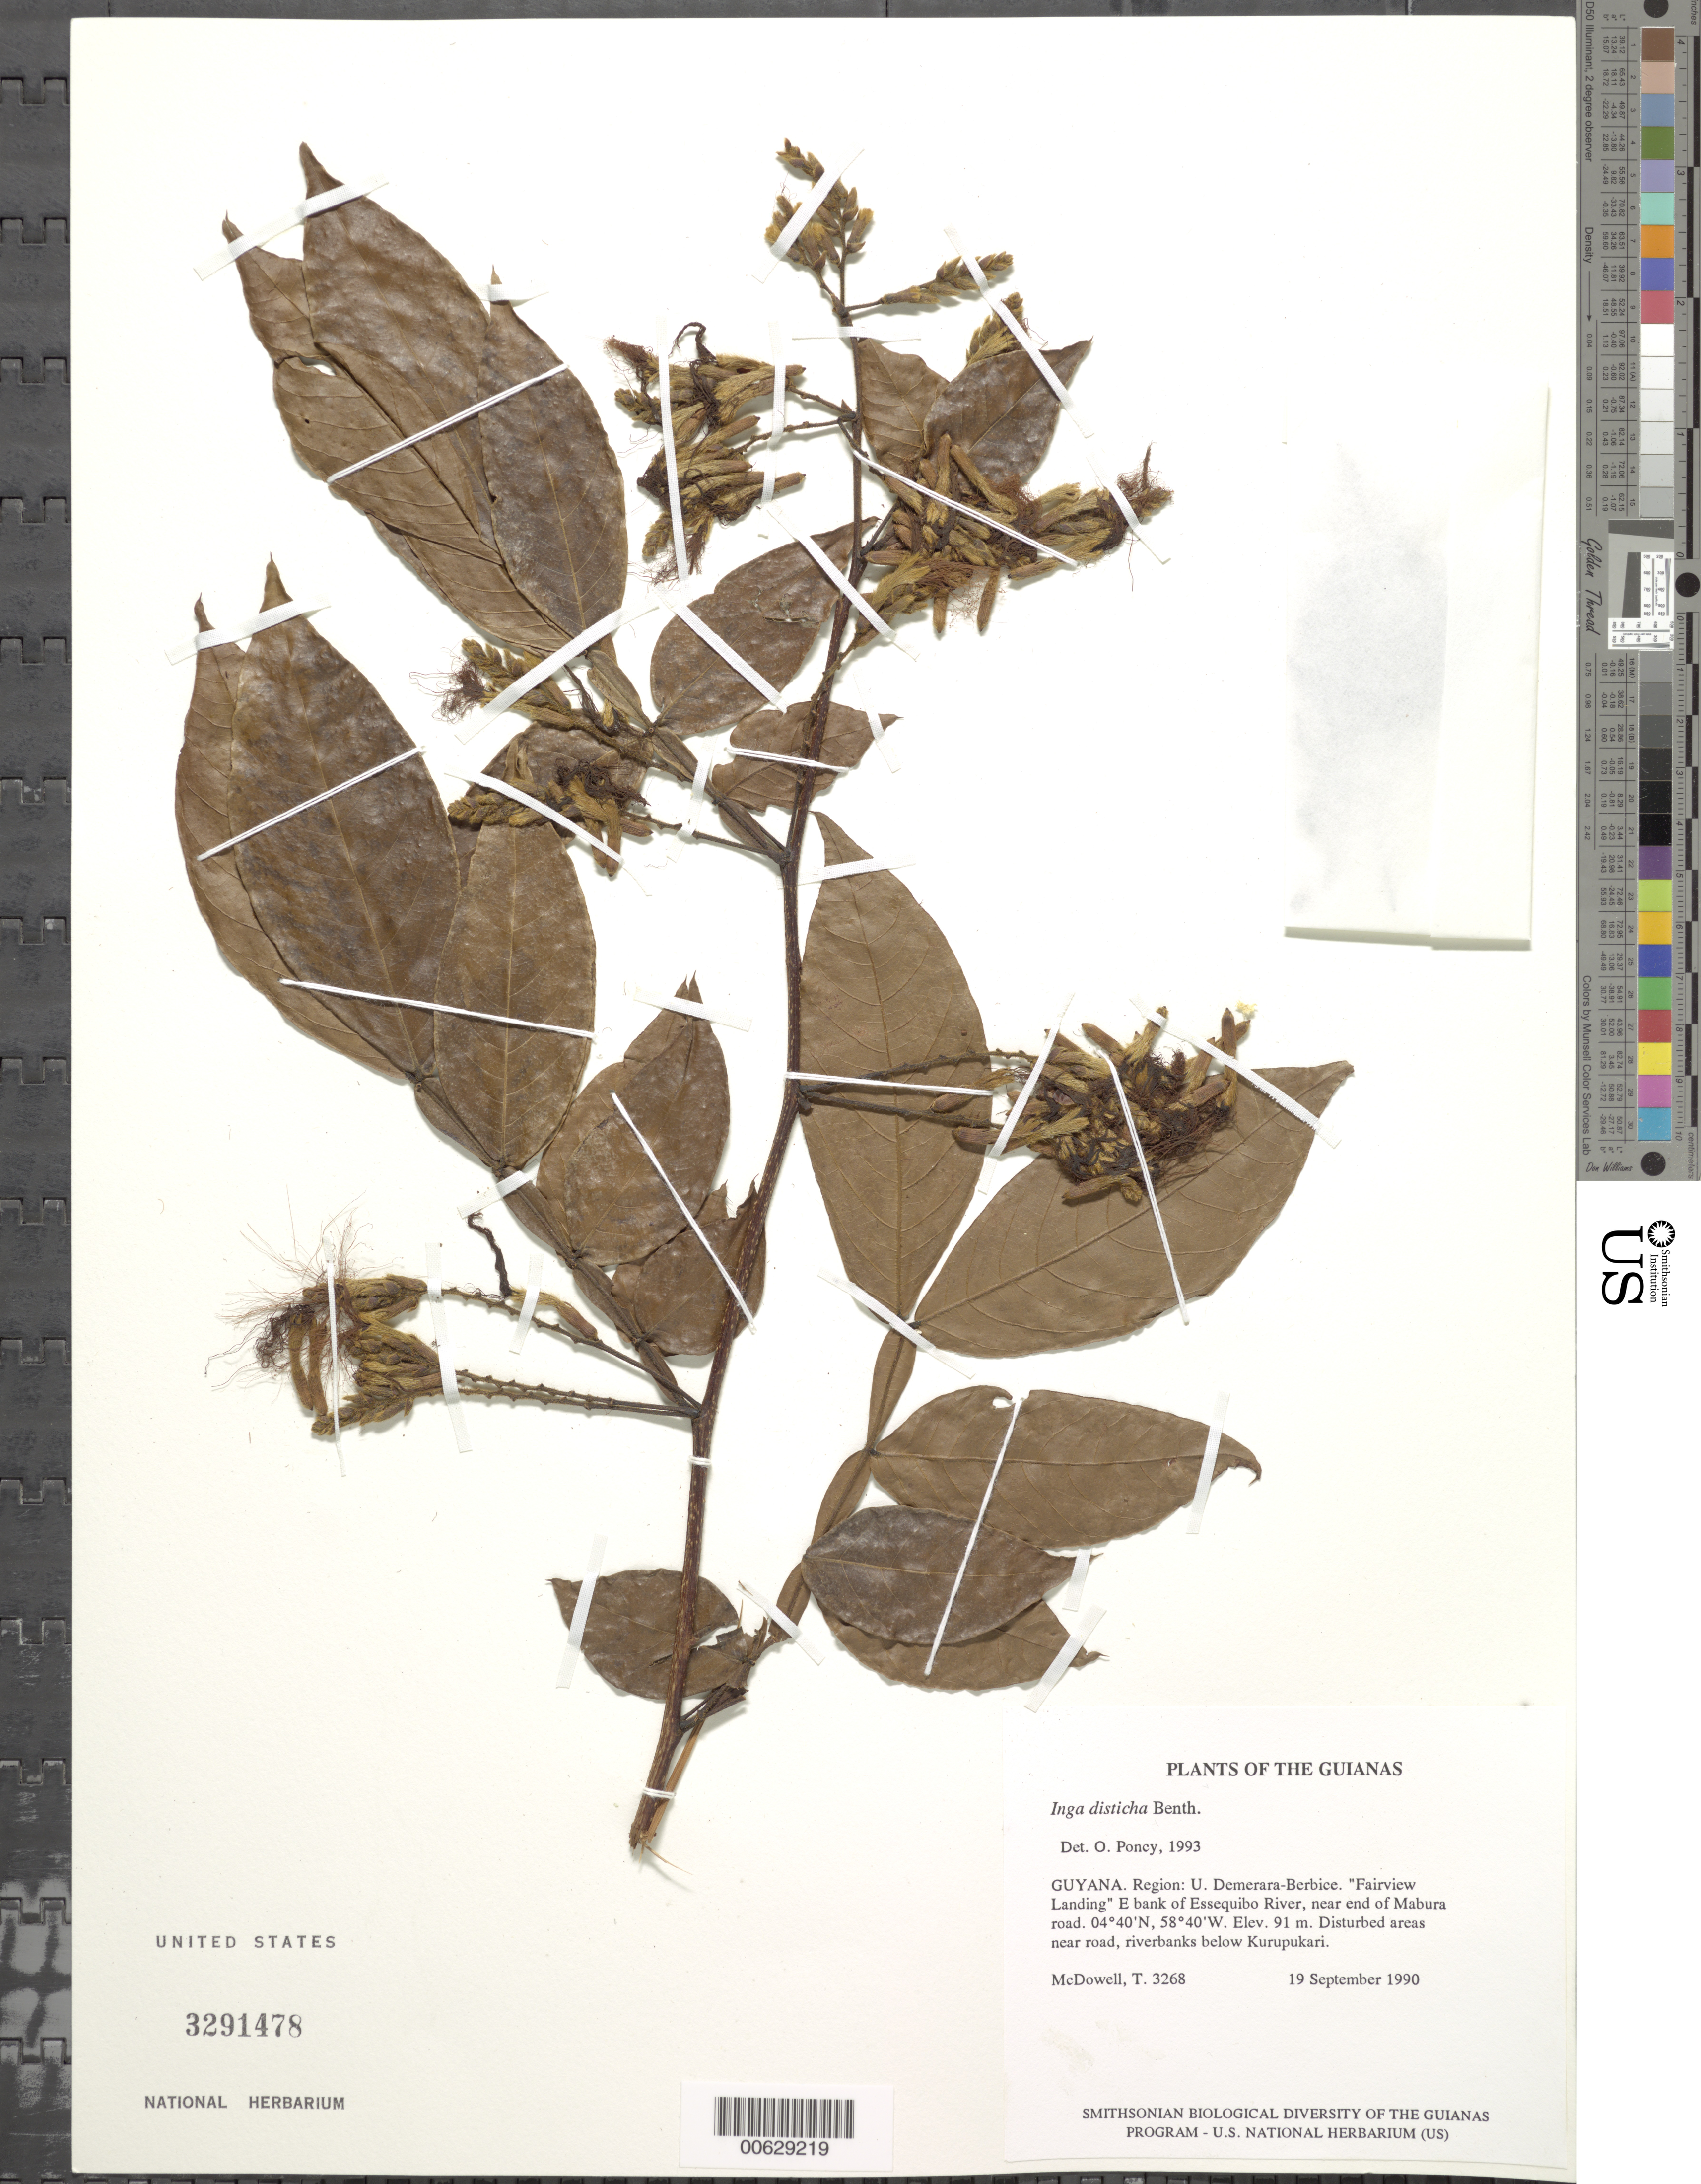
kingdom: Plantae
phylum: Tracheophyta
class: Magnoliopsida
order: Fabales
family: Fabaceae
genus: Inga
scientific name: Inga disticha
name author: Benth.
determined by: Poncy, O.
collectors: T. McDowell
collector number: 3268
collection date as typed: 19 September 1990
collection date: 1990-09-19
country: Guyana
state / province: U. Demerara-Berbice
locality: "Fairview Landing" E bank of Essequibo River, near end of Mabura road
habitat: Disturbed areas near road, riverbanks below Kurupukari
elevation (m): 91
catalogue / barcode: US 3291478